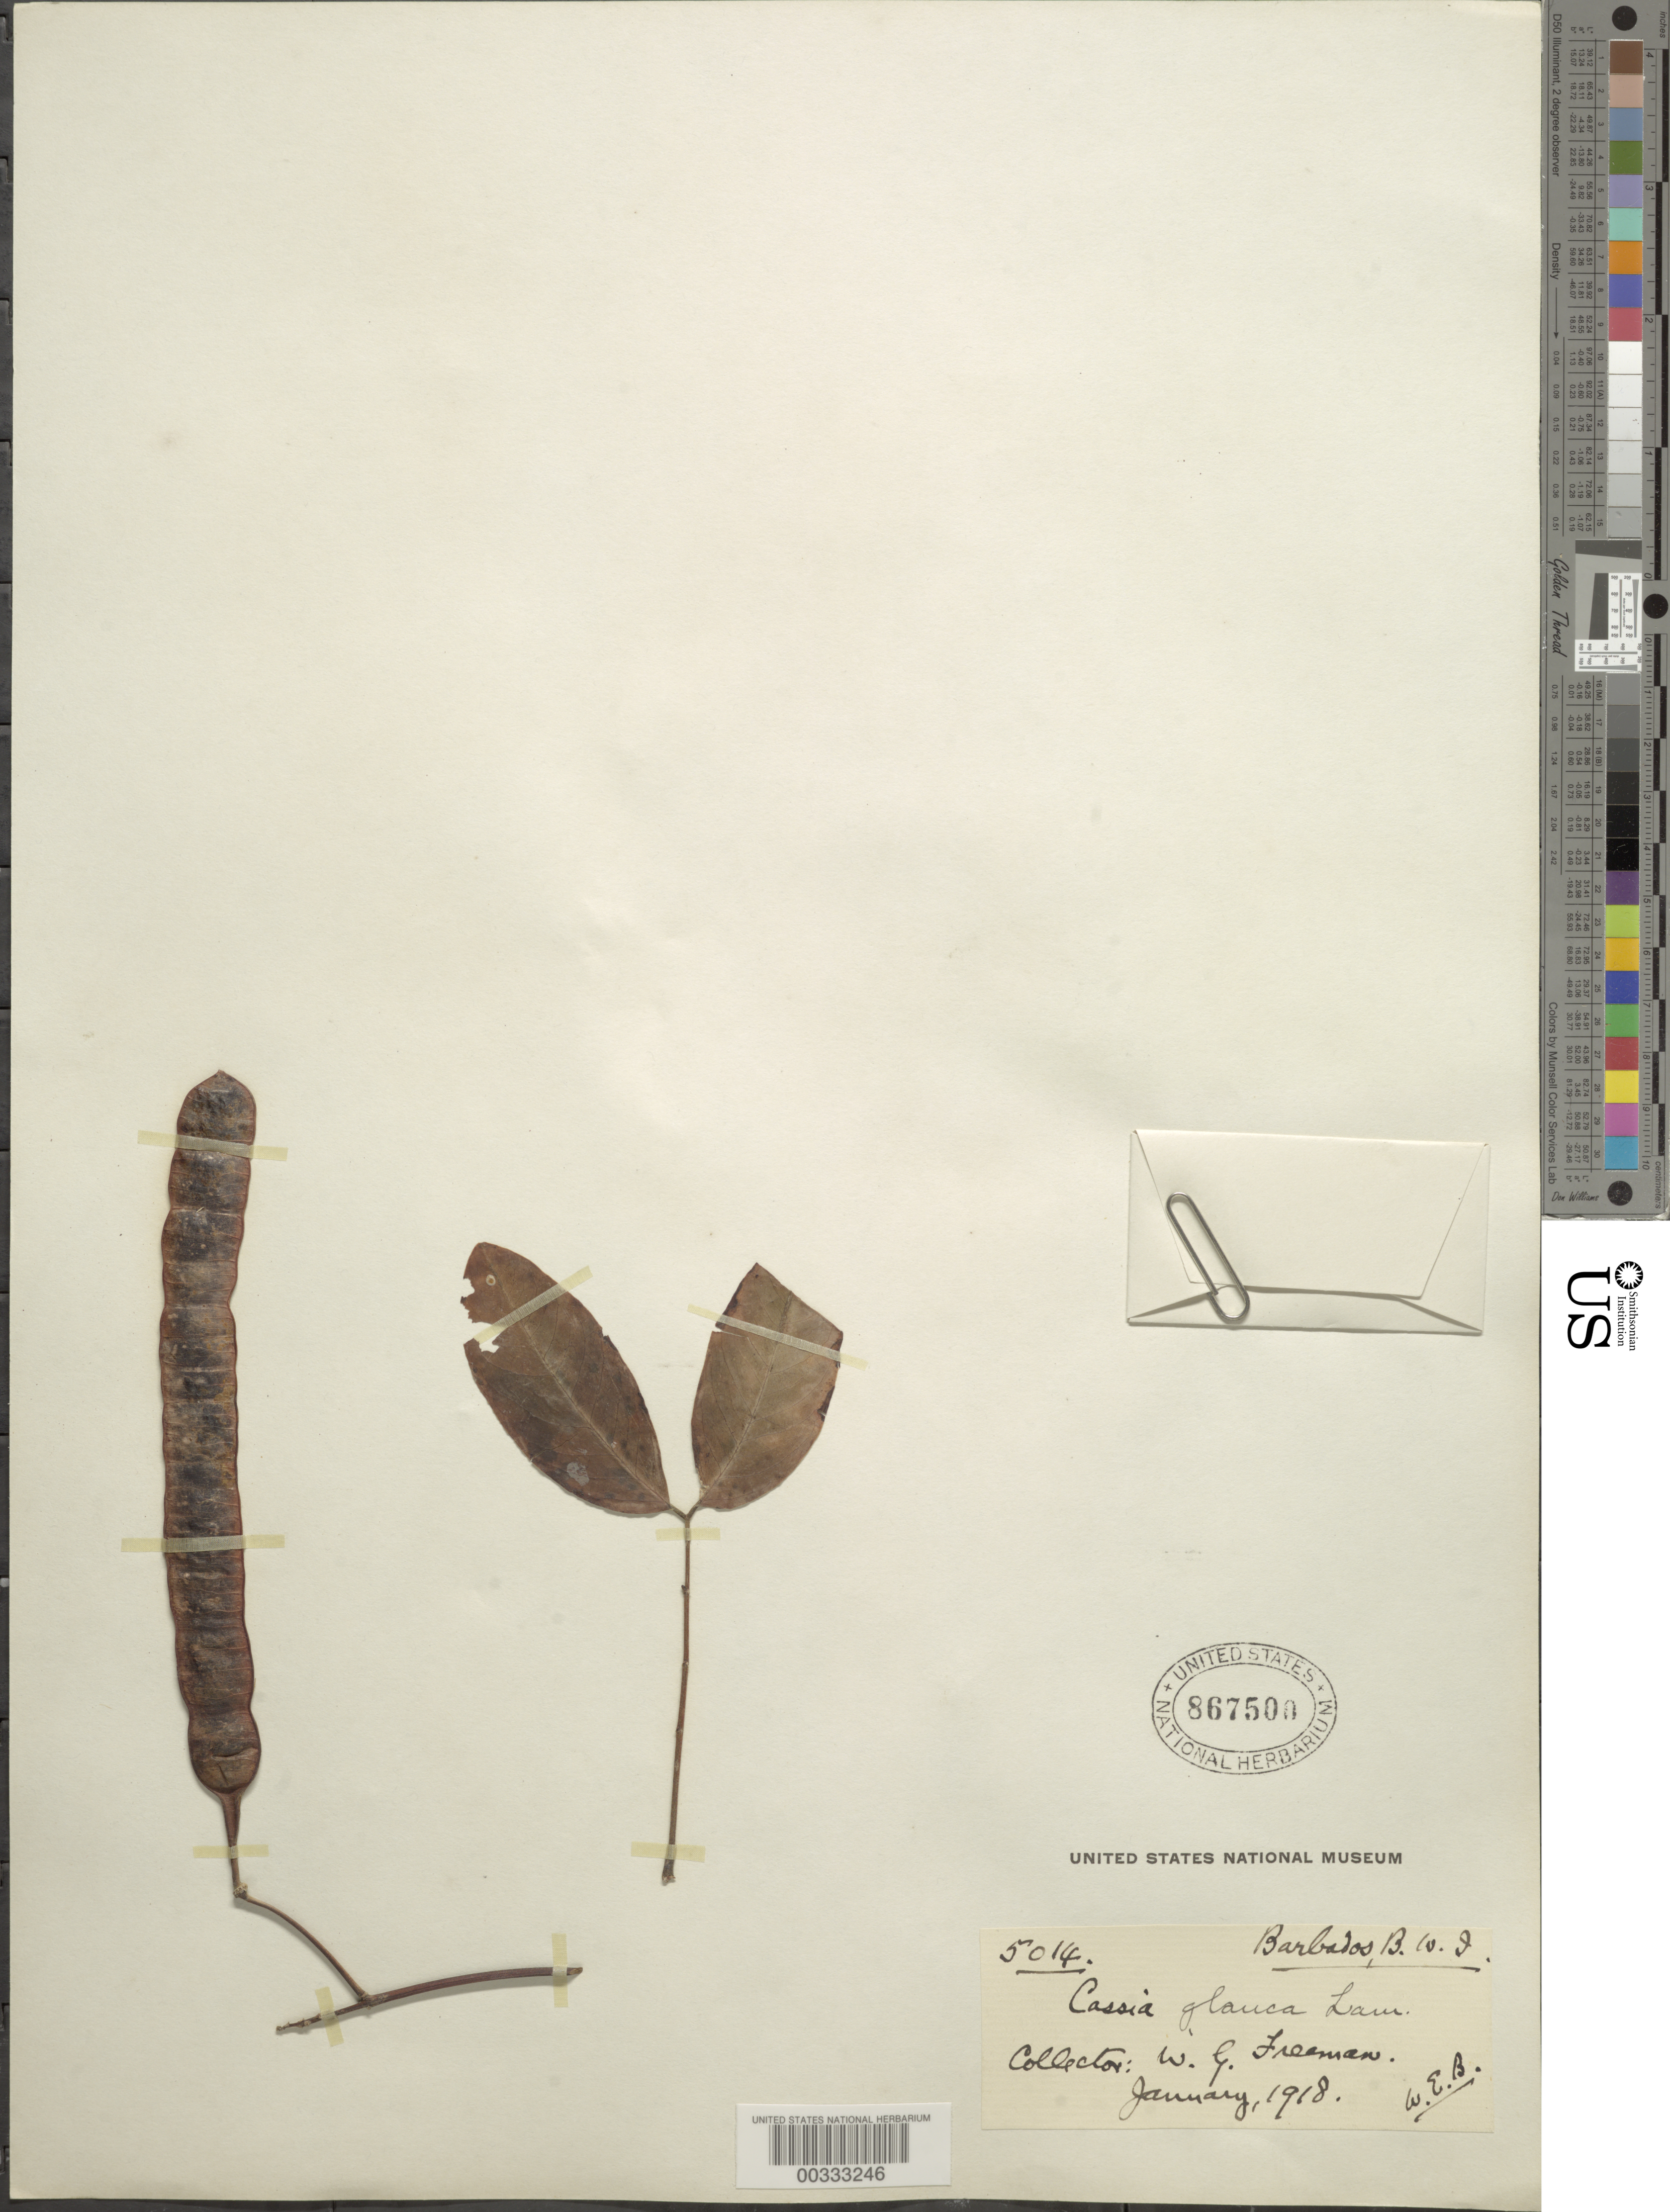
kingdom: Plantae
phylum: Tracheophyta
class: Magnoliopsida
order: Fabales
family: Fabaceae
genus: Senna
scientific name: Senna surattensis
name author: (Burm. f.) H.S. Irwin & Barneby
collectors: W. Freeman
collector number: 5014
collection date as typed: Jan 1918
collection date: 1918-01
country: Barbados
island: Windward Is.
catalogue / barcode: US 867500